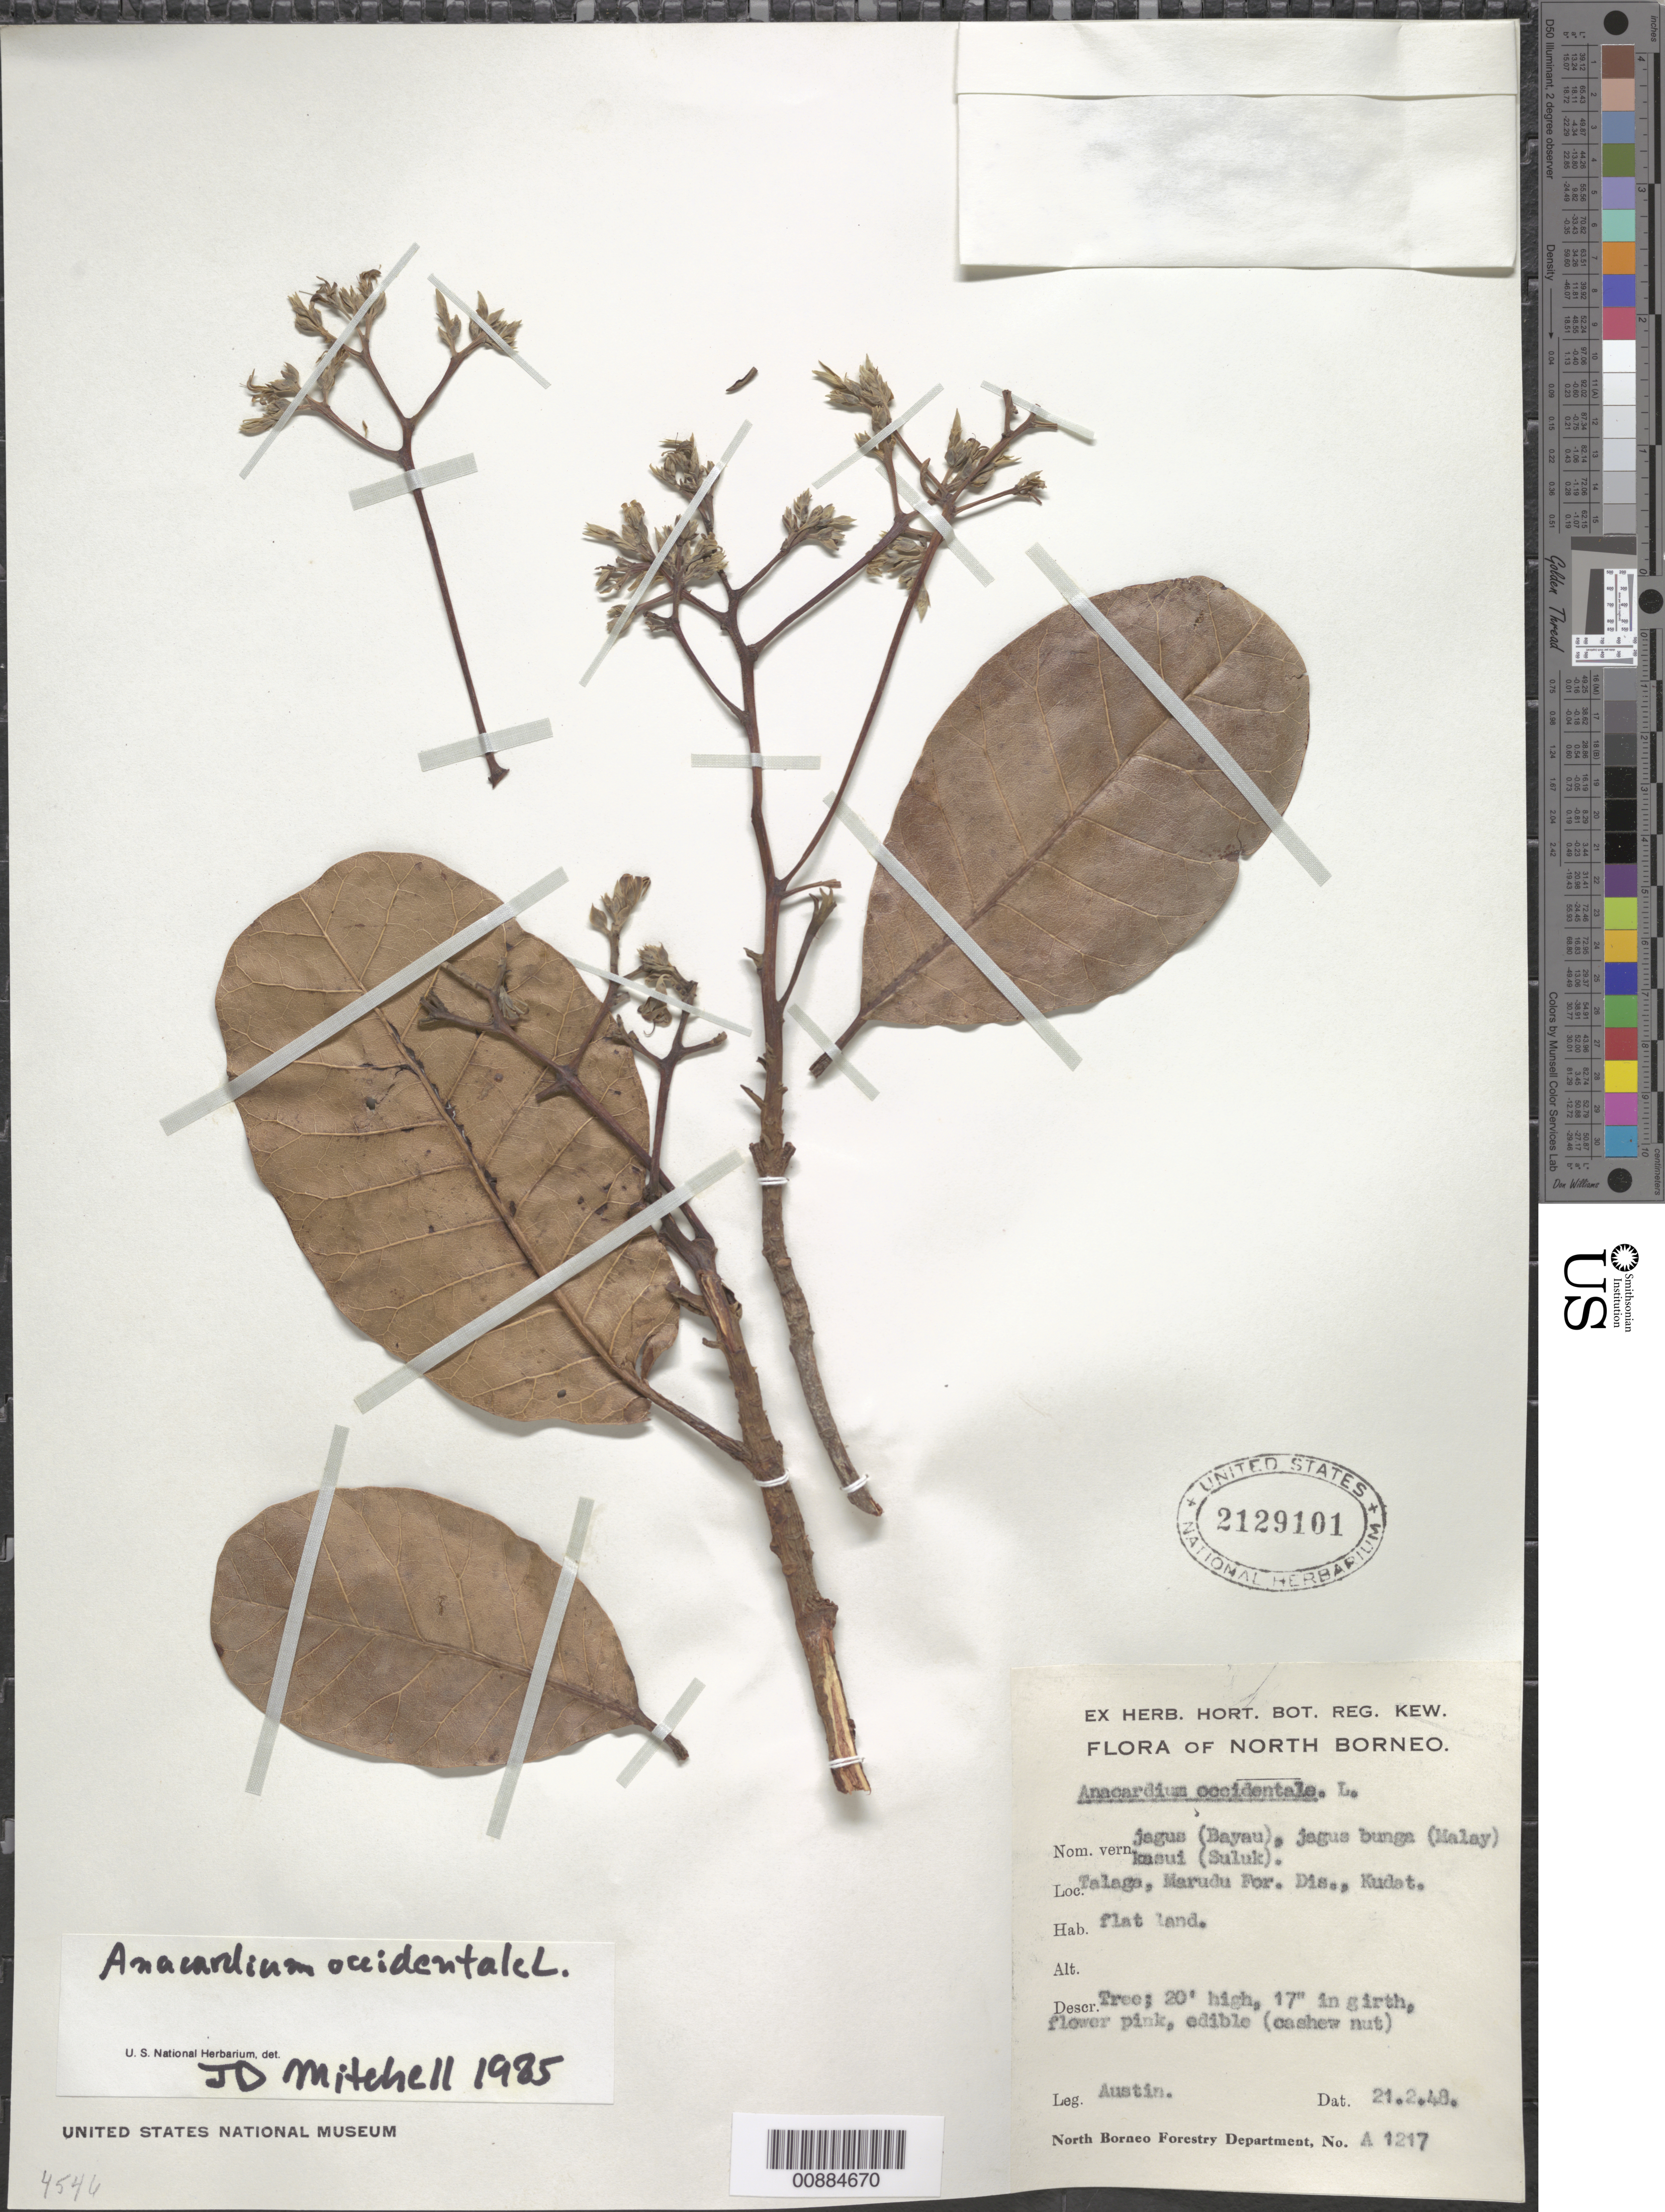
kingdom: Plantae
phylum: Tracheophyta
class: Magnoliopsida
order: Sapindales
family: Anacardiaceae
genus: Anacardium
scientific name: Anacardium occidentale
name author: L.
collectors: -. Austin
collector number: A 1217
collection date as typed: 21 Feb 1948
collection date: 1948-02-21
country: Indonesia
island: Borneo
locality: North Borneo, Talaga, Maradu For. Dis. Kudat.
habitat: flat land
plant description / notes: MJD copied to EBDCS- Food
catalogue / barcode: US 2129101